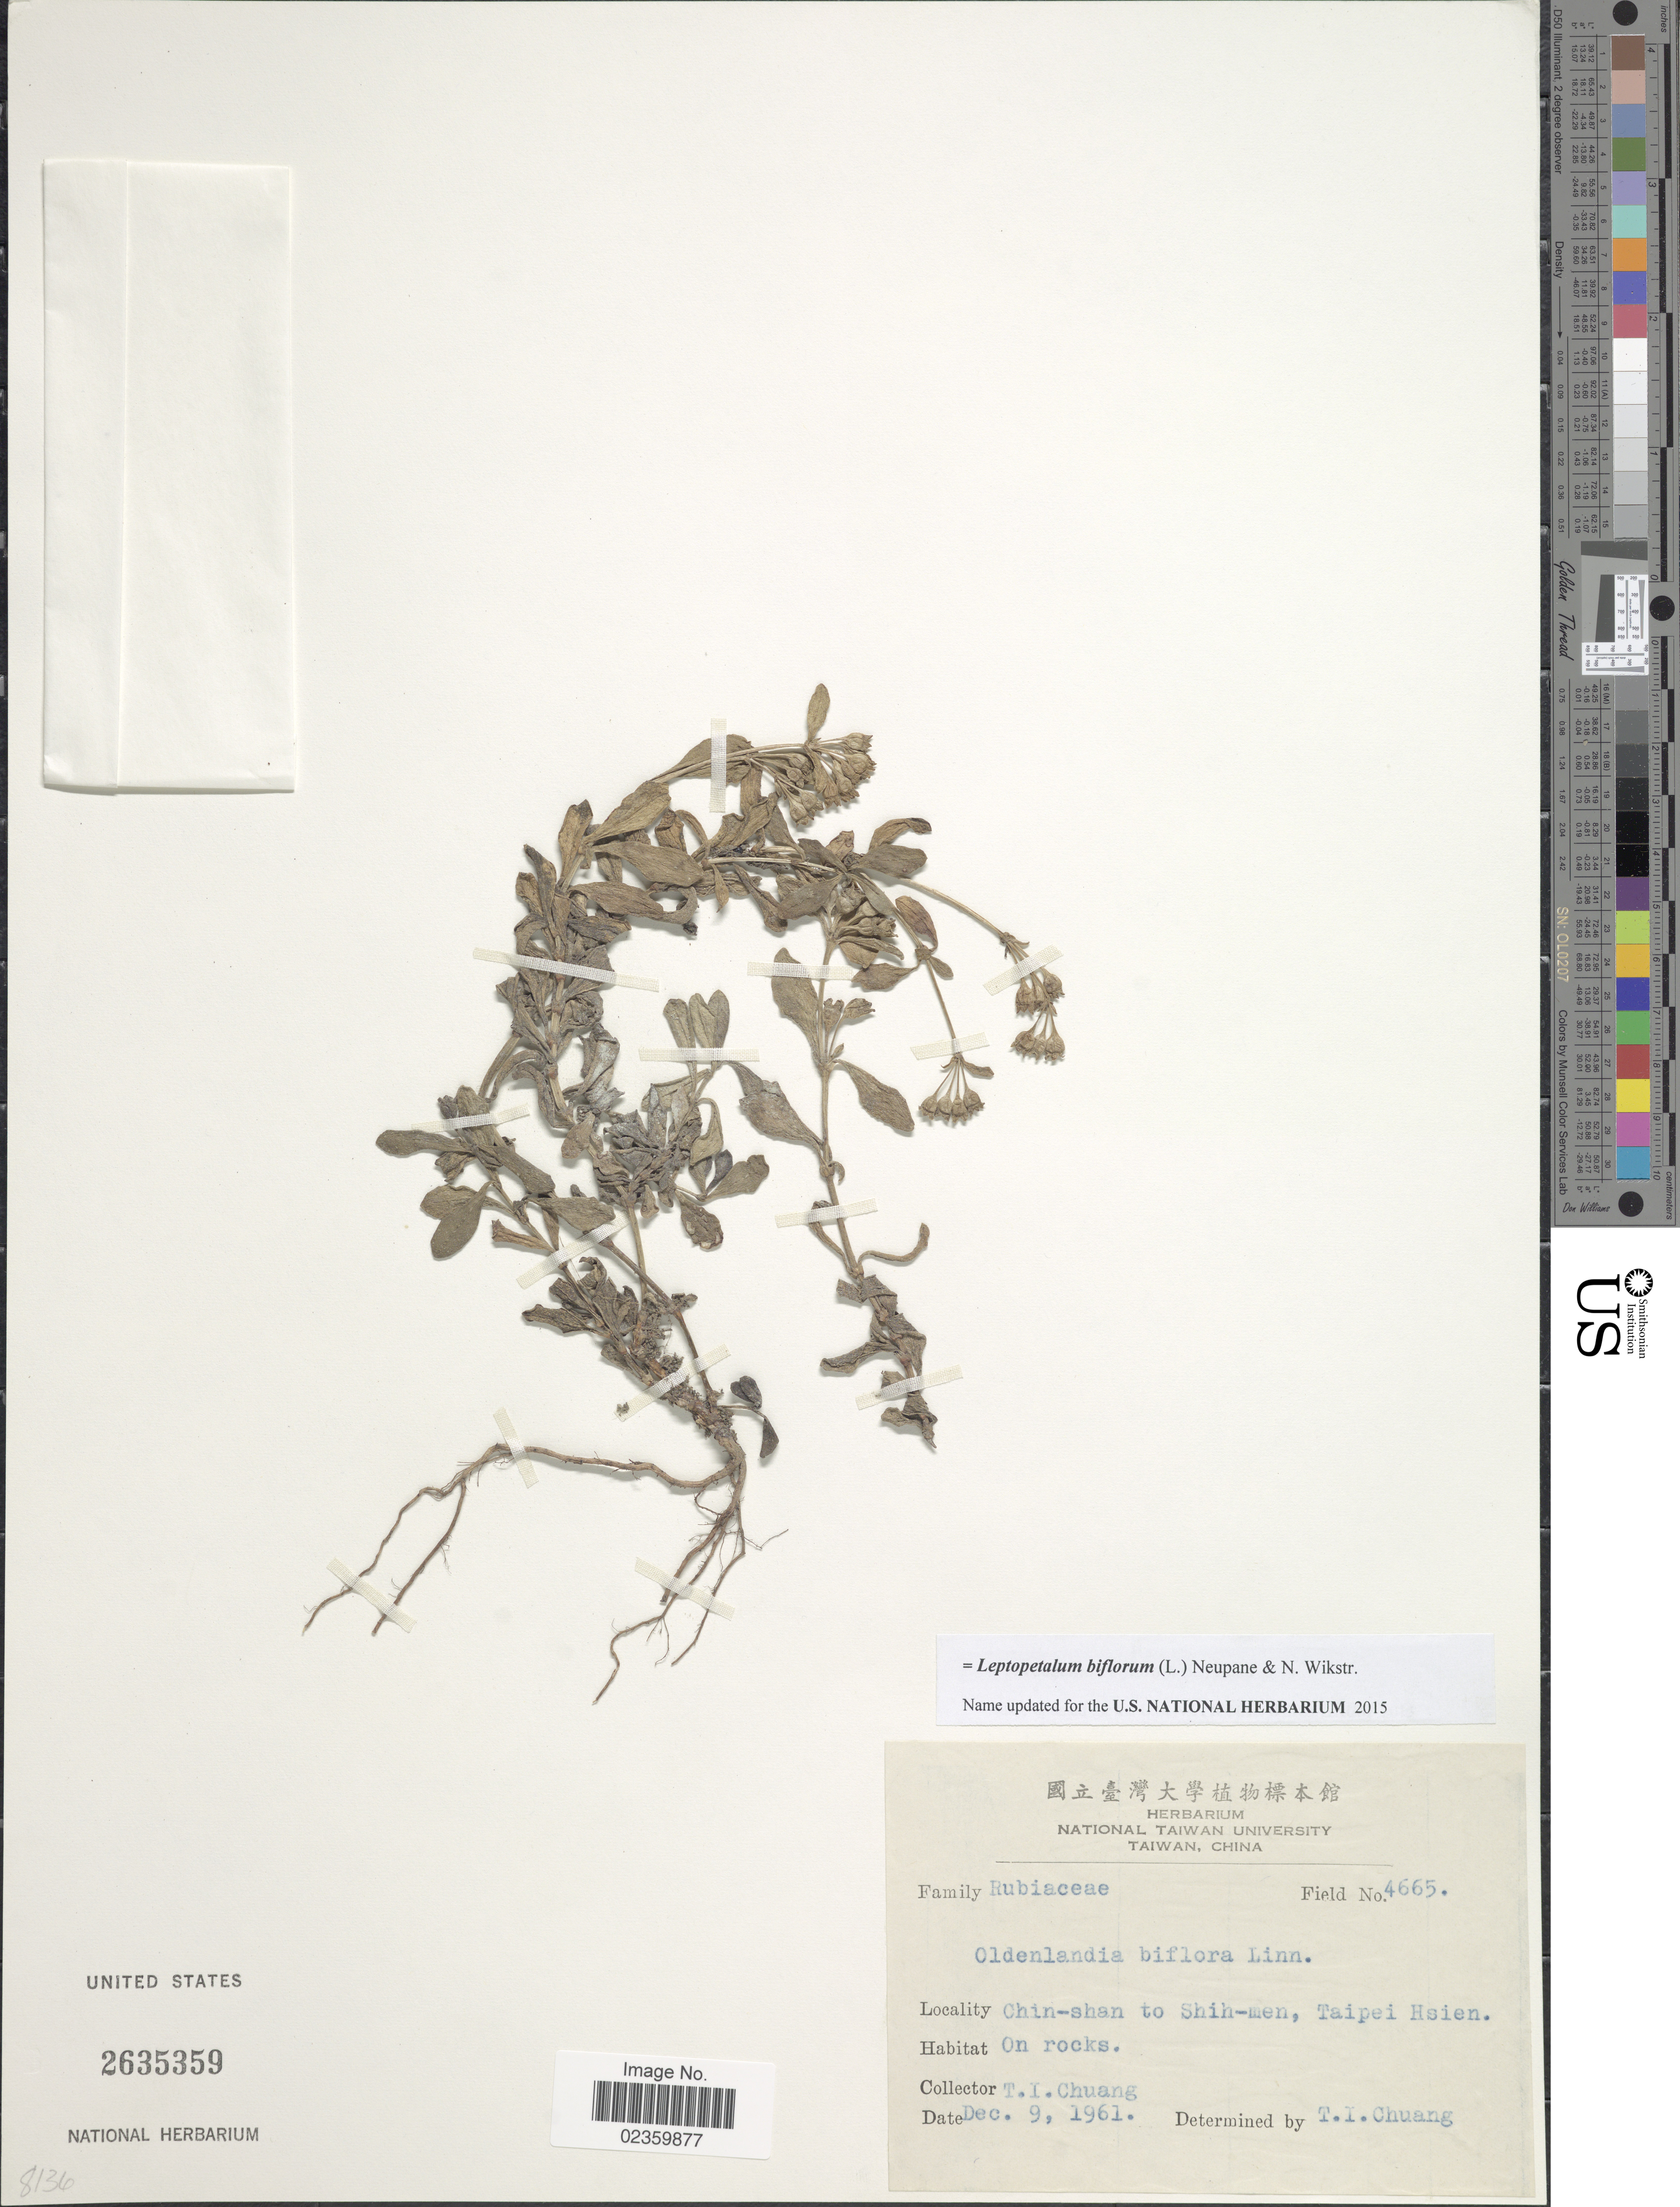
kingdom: Plantae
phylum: Tracheophyta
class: Magnoliopsida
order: Gentianales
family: Rubiaceae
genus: Leptopetalum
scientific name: Leptopetalum biflorum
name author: (L.) Neupane & N. Wikstr.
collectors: T. Chuang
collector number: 4665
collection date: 1961-12-09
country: Taiwan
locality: Chin-shan to Shih-men, Taipei Hsien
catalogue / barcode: US 2635359